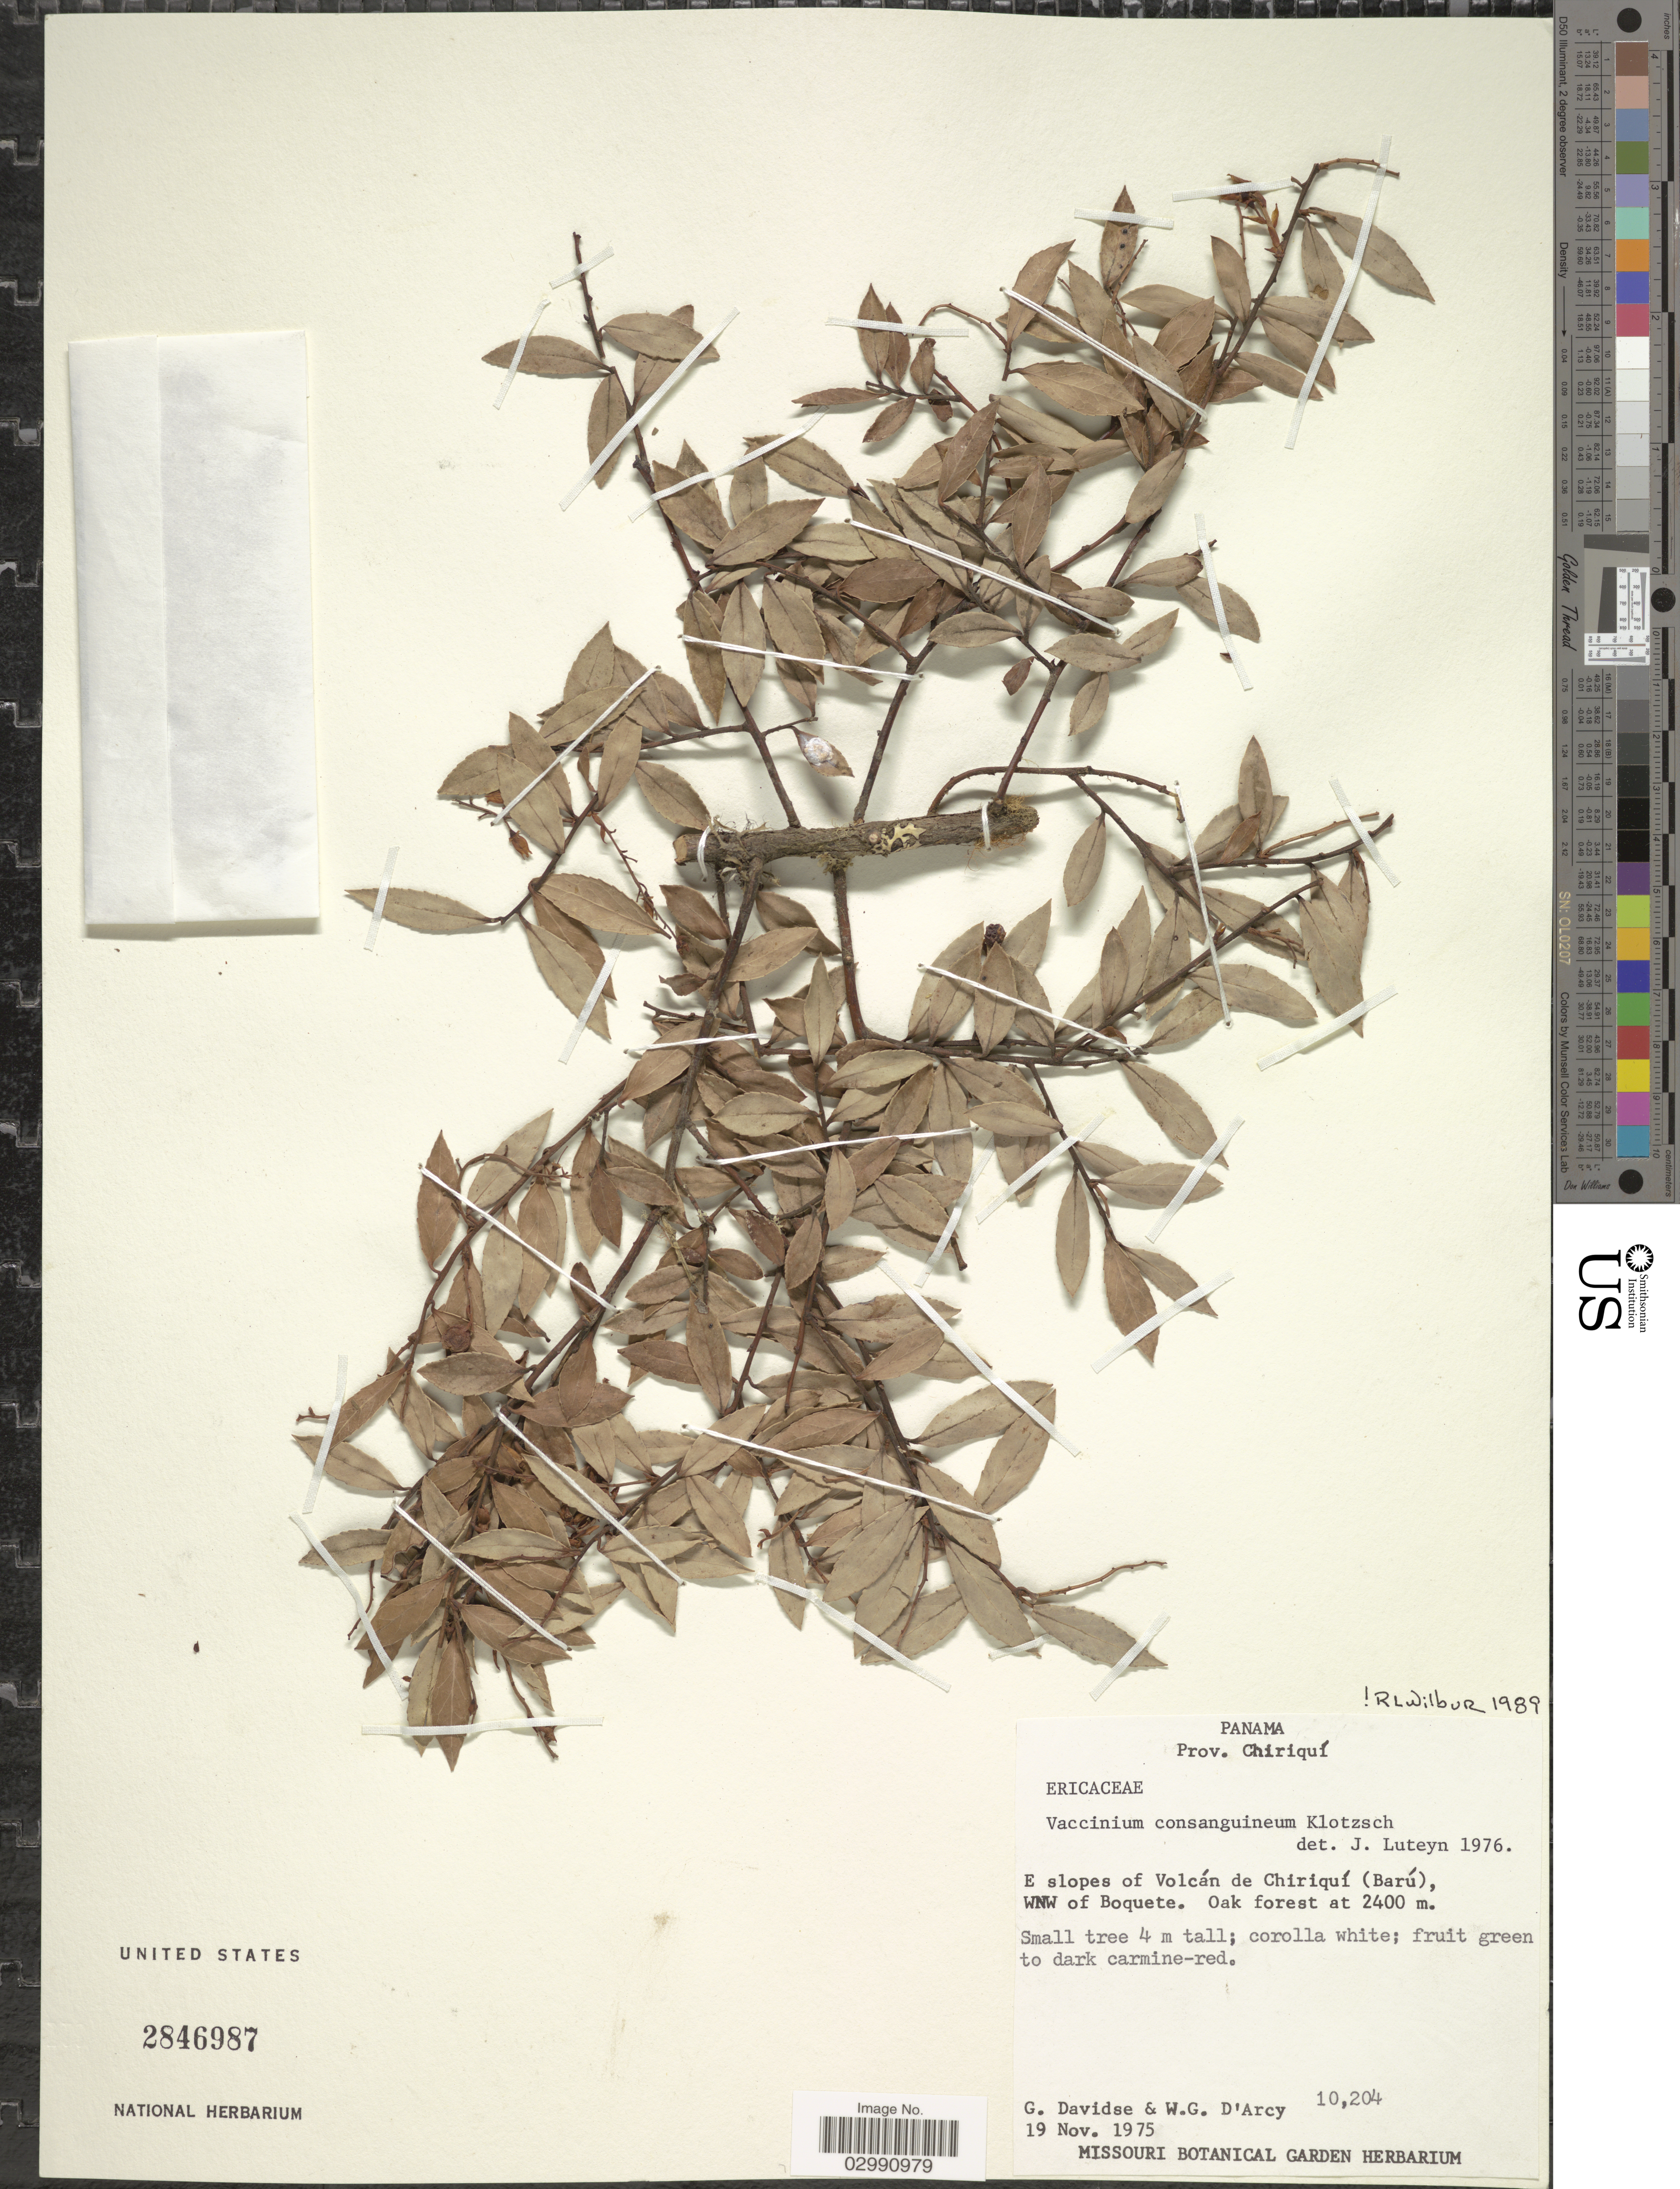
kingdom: Plantae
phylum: Tracheophyta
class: Magnoliopsida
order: Ericales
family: Ericaceae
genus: Vaccinium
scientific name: Vaccinium consanguineum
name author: Klotzsch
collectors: G. Davidse & W. G. D'Arcy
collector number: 10204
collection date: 1975-11-19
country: Panama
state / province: Chiriqui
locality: E slopes of Volcán de Chiriquí (Barú), WNW of Boquete.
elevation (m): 2400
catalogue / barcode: US 2846987